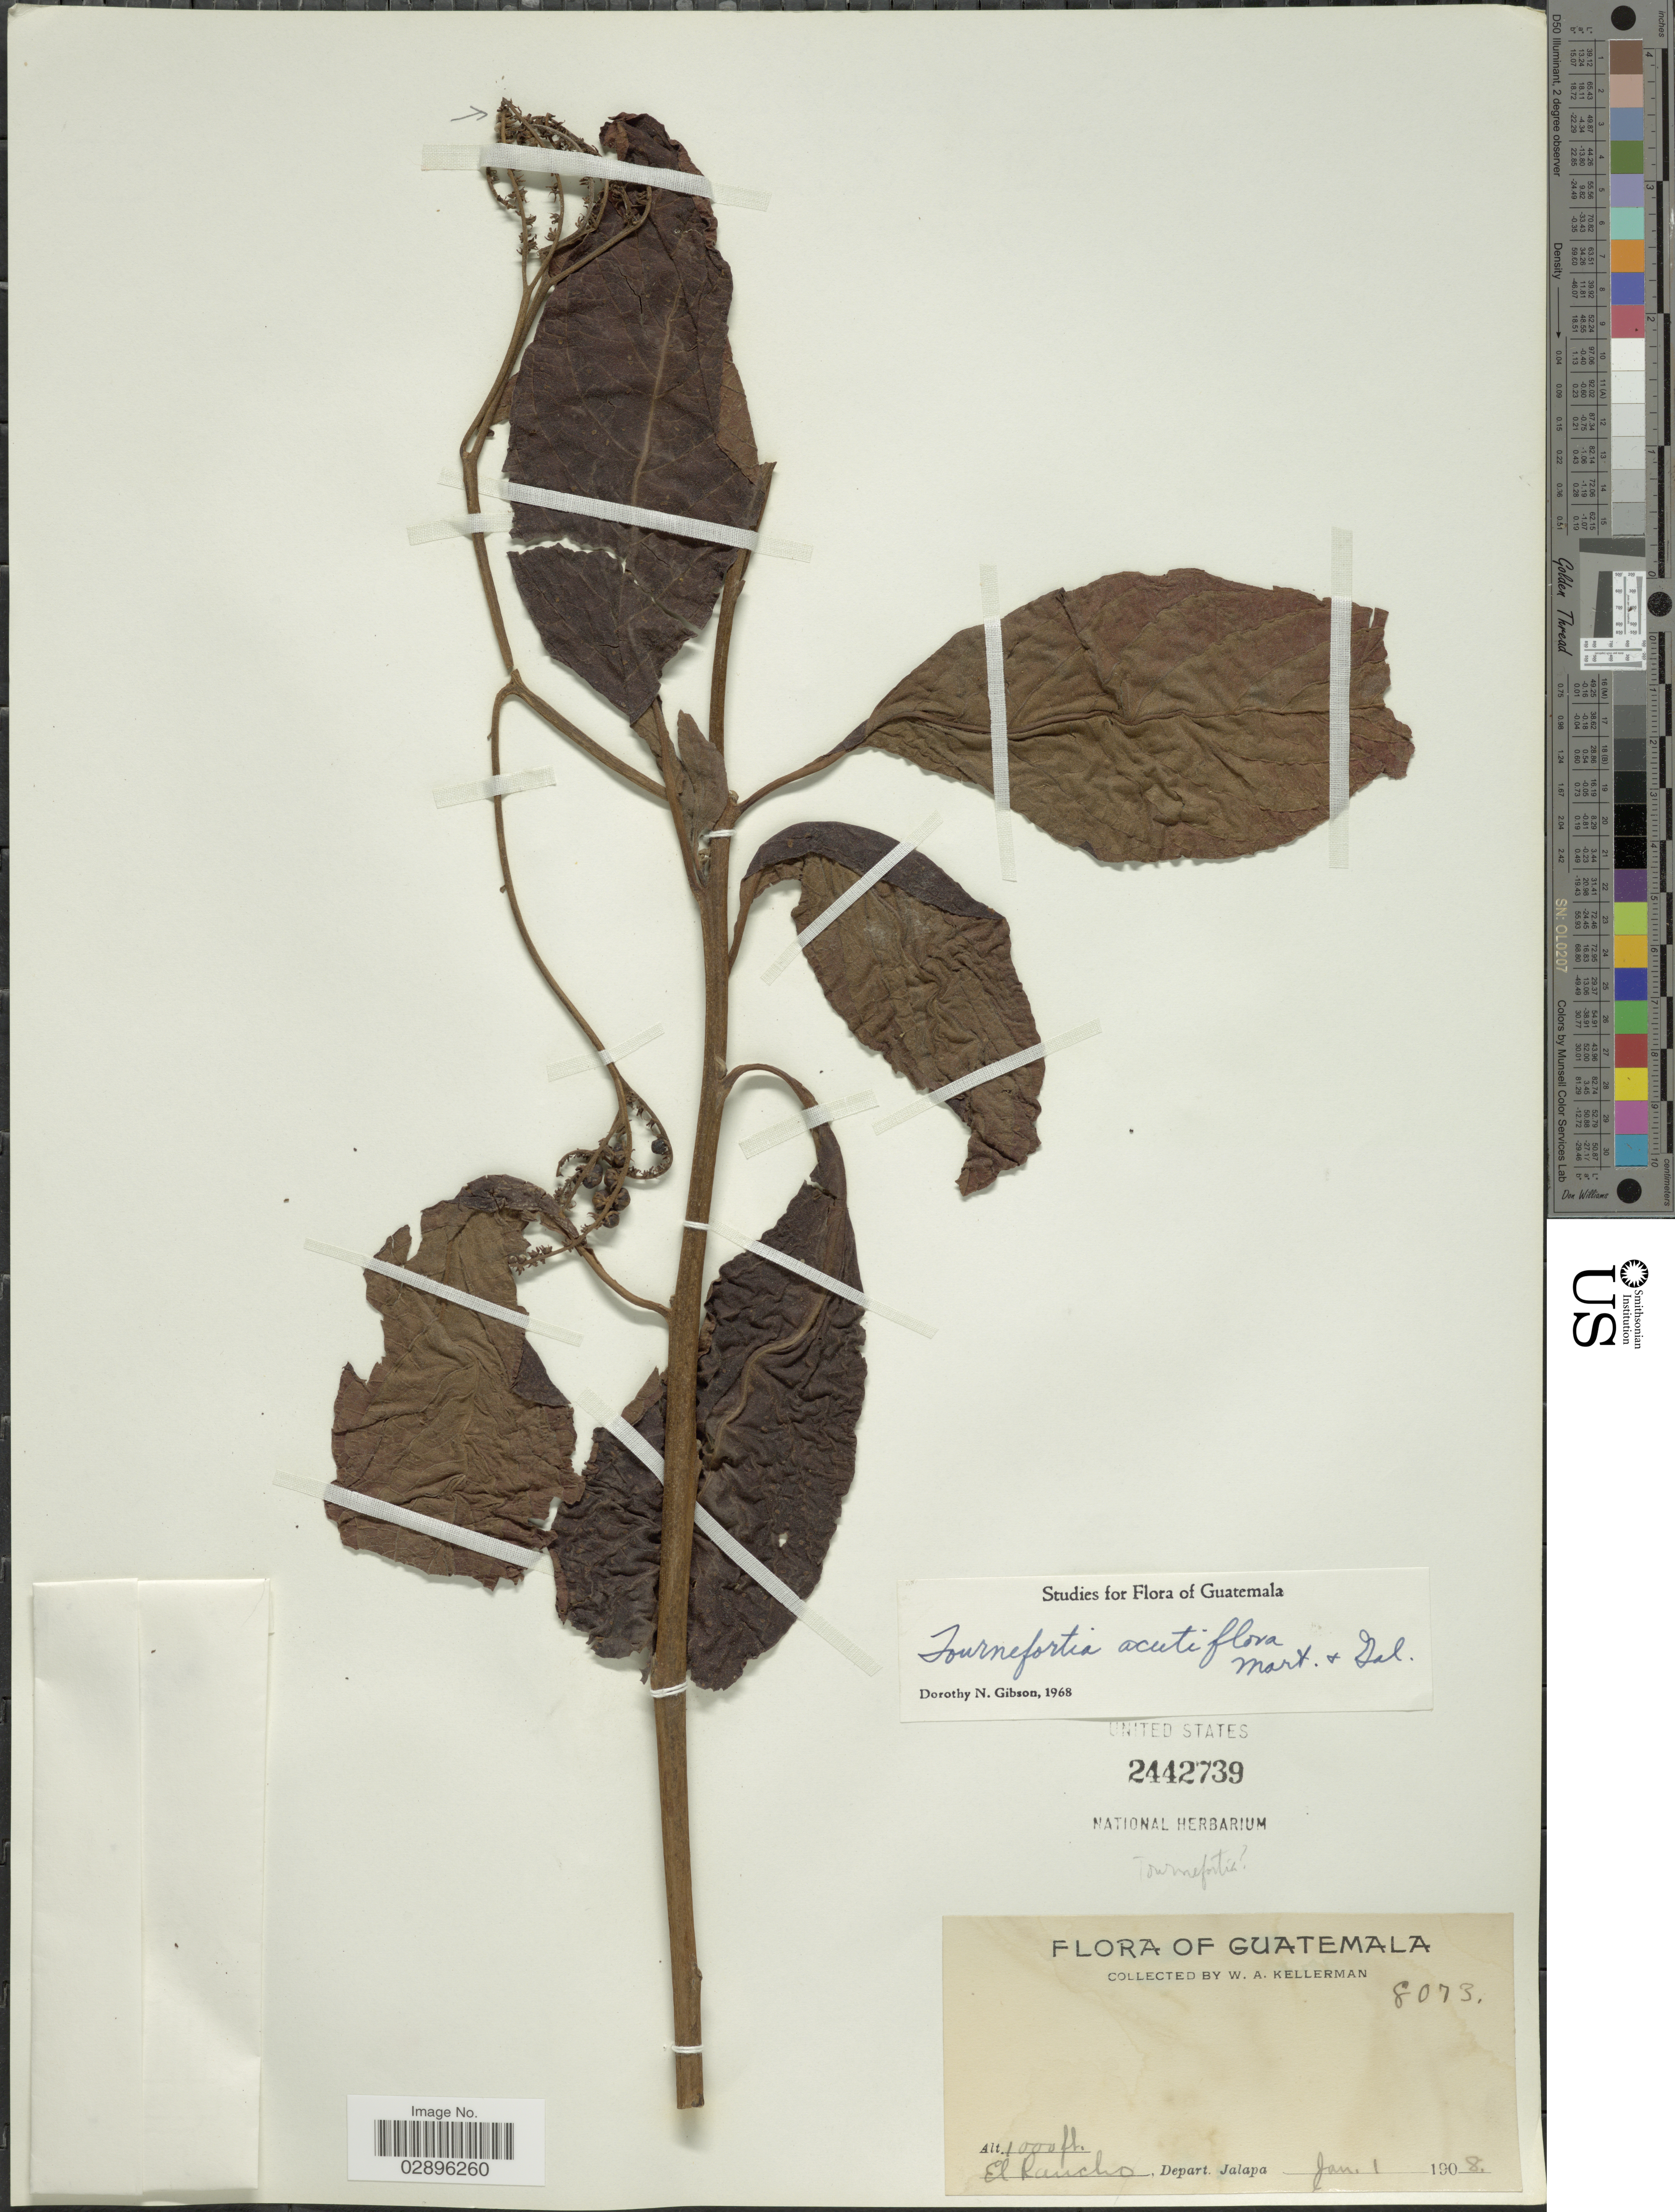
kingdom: Plantae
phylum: Tracheophyta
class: Magnoliopsida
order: Boraginales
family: Heliotropiaceae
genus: Tournefortia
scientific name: Tournefortia acutiflora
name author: M. Martens & Galeotti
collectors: W. Kellerman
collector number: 8073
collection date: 1908-01-01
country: Guatemala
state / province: Jalapa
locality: El Rancho. Depart. Jalapa.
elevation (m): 305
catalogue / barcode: US 2442739